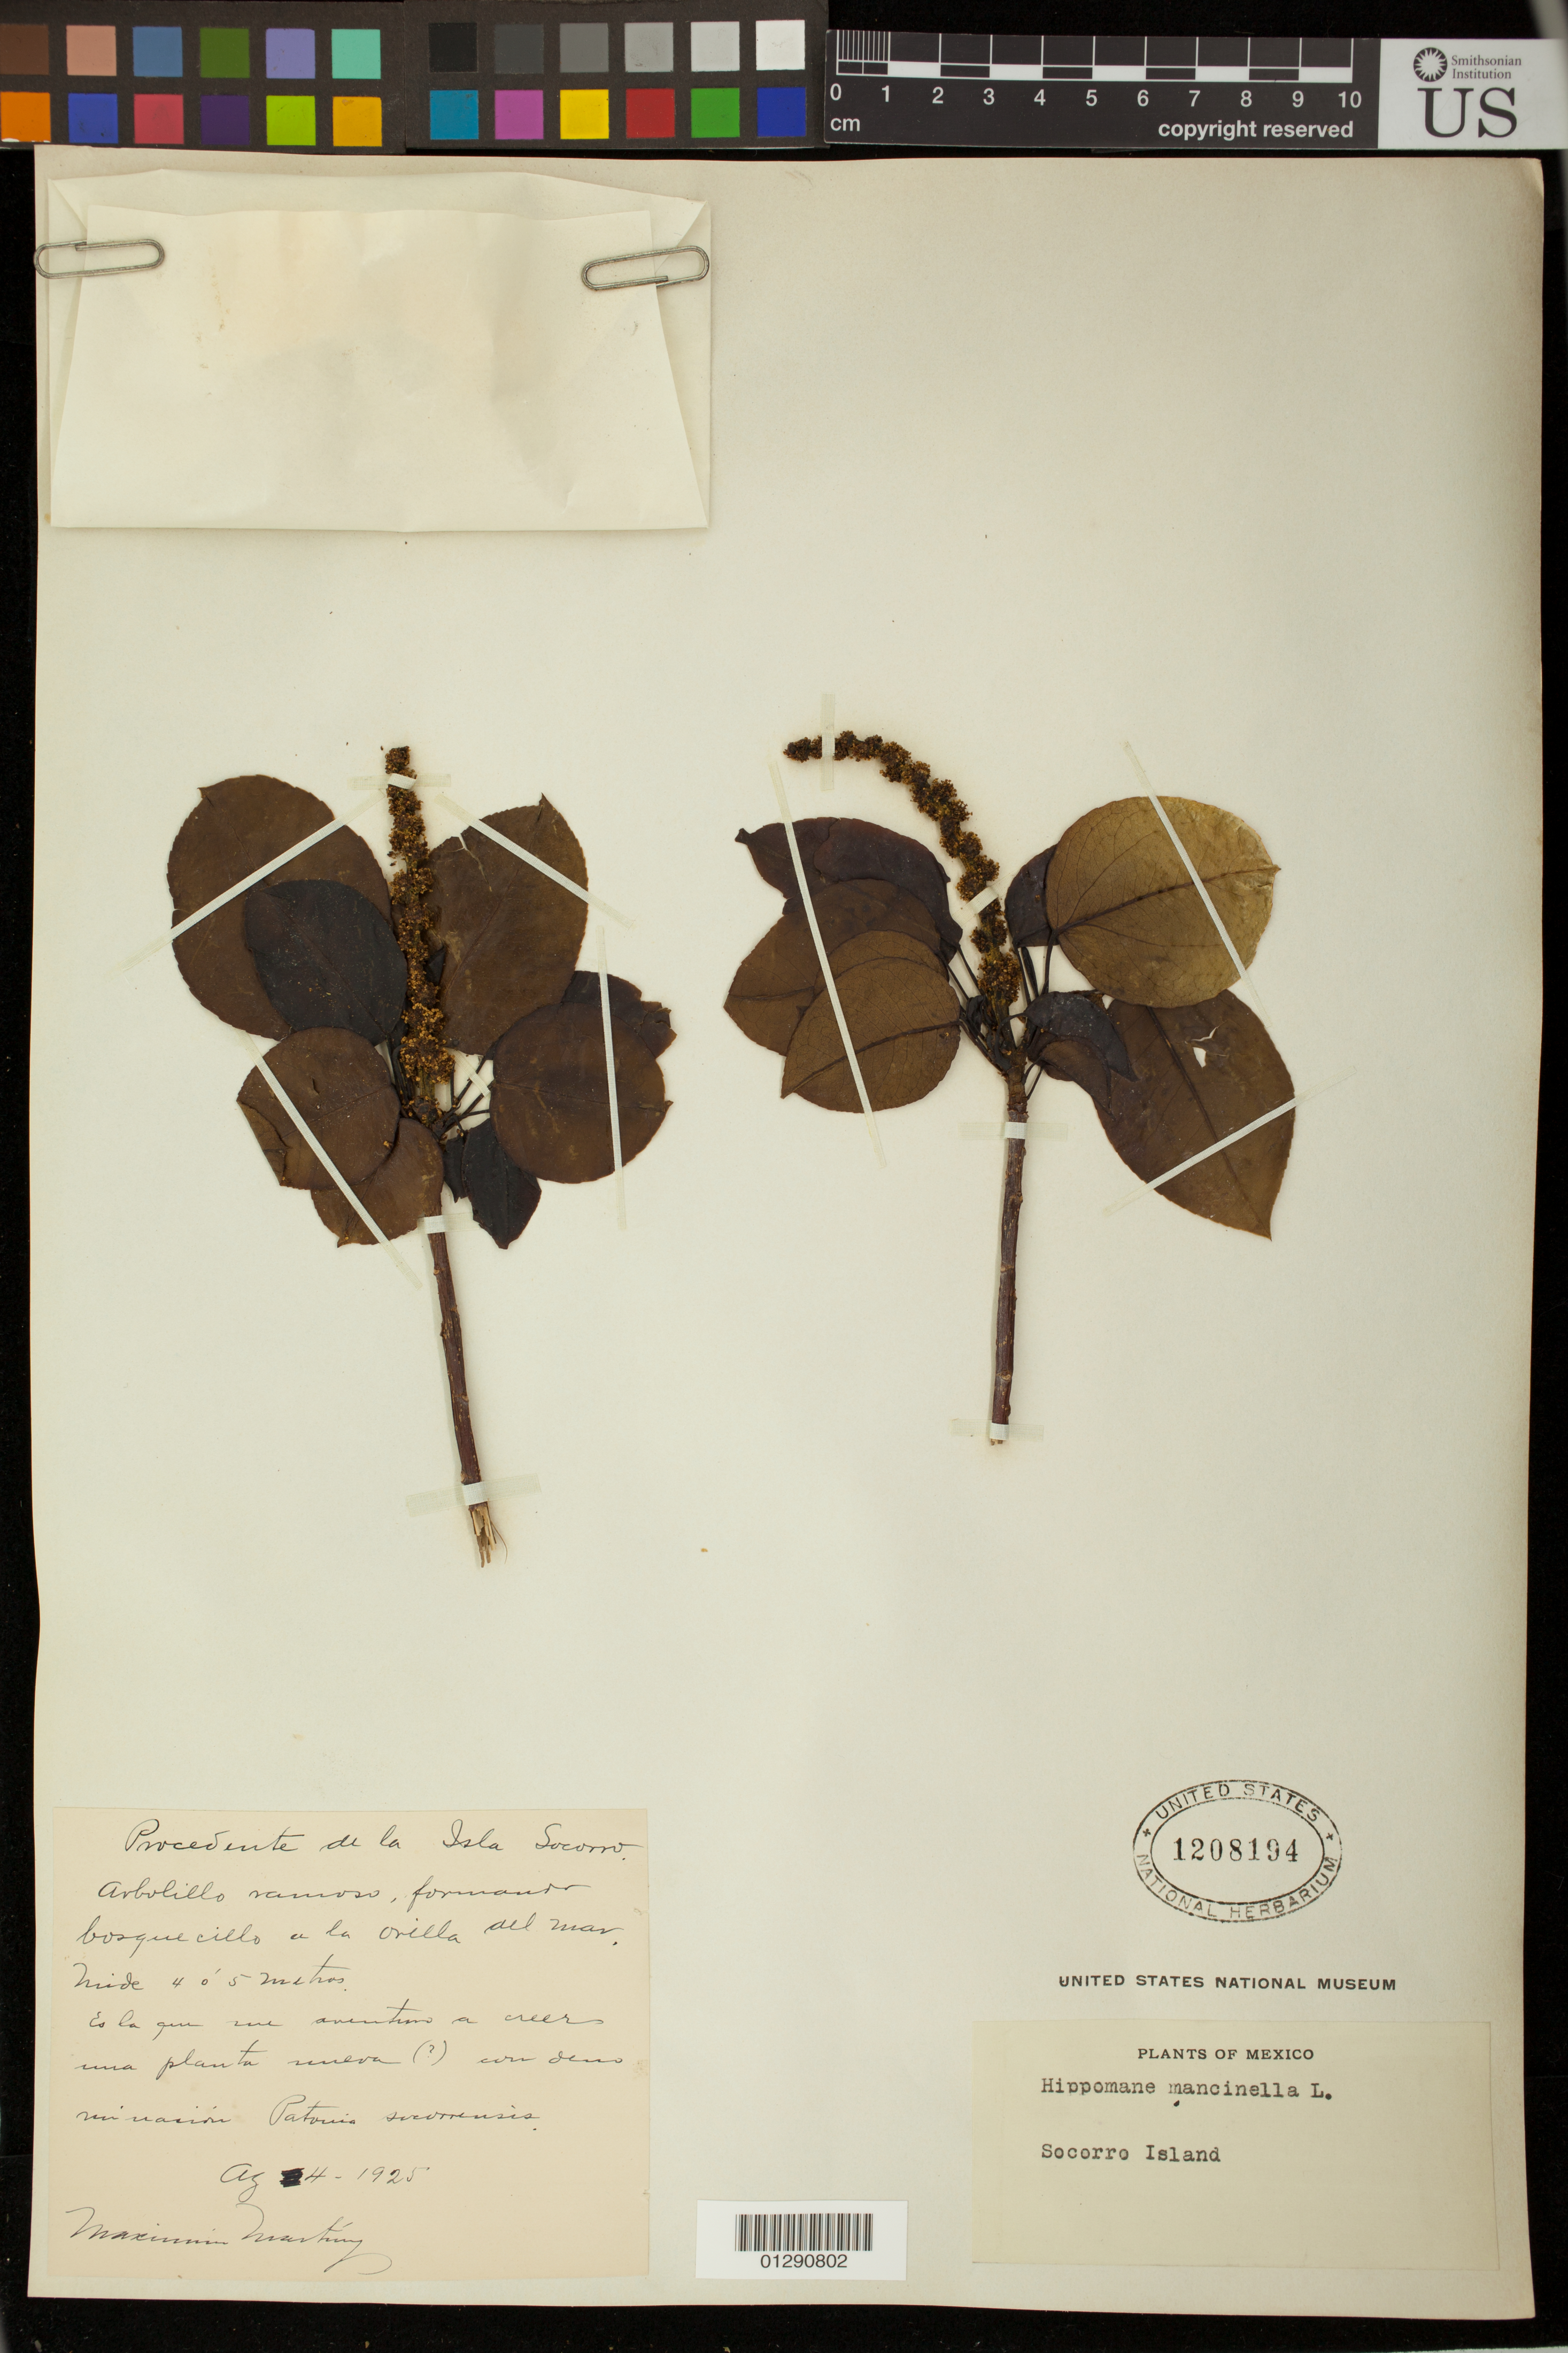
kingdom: Plantae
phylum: Tracheophyta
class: Magnoliopsida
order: Malpighiales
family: Euphorbiaceae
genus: Hippomane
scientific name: Hippomane mancinella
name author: L.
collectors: M. Martínez M.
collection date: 1925-08-04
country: Mexico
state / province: Colima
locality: Socorro Island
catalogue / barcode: US 1208194